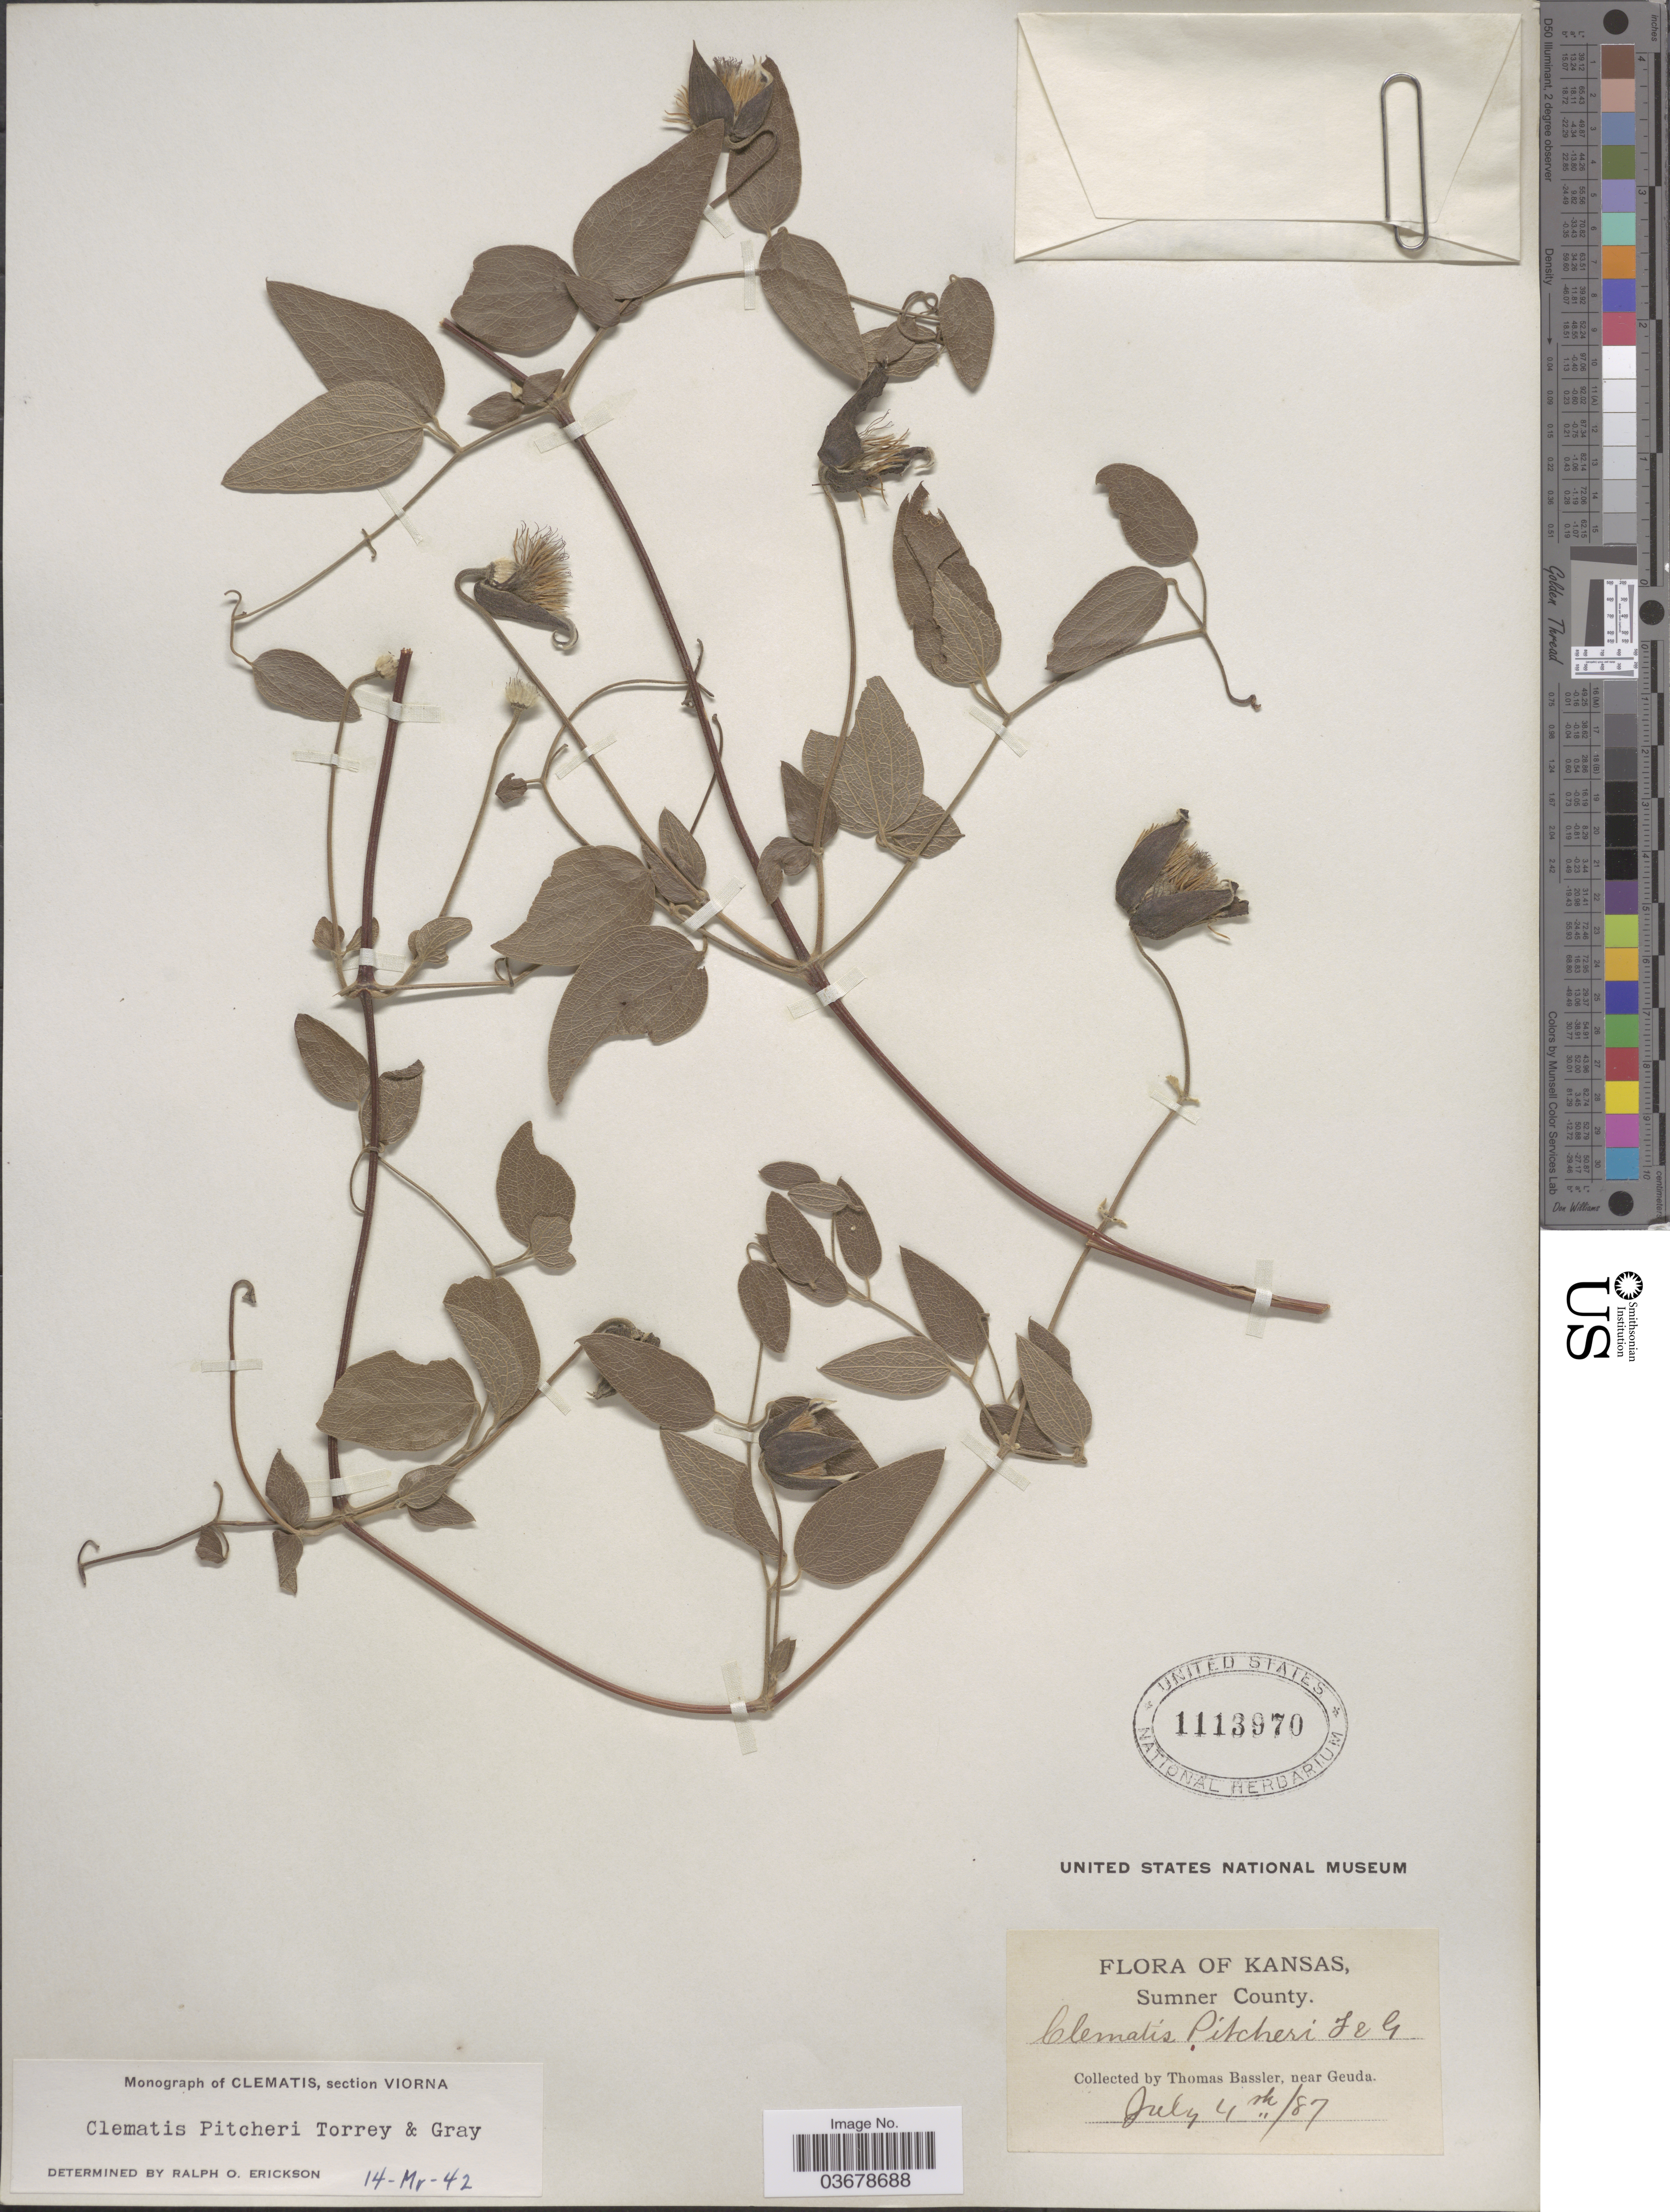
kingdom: Plantae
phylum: Tracheophyta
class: Magnoliopsida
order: Ranunculales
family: Ranunculaceae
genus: Clematis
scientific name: Clematis viorna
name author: L.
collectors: T. Bassler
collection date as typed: Transcribed d/m/y: 4/7/87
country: United States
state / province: Kansas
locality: Sumner County. Near Geuda.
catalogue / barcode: US 1113970